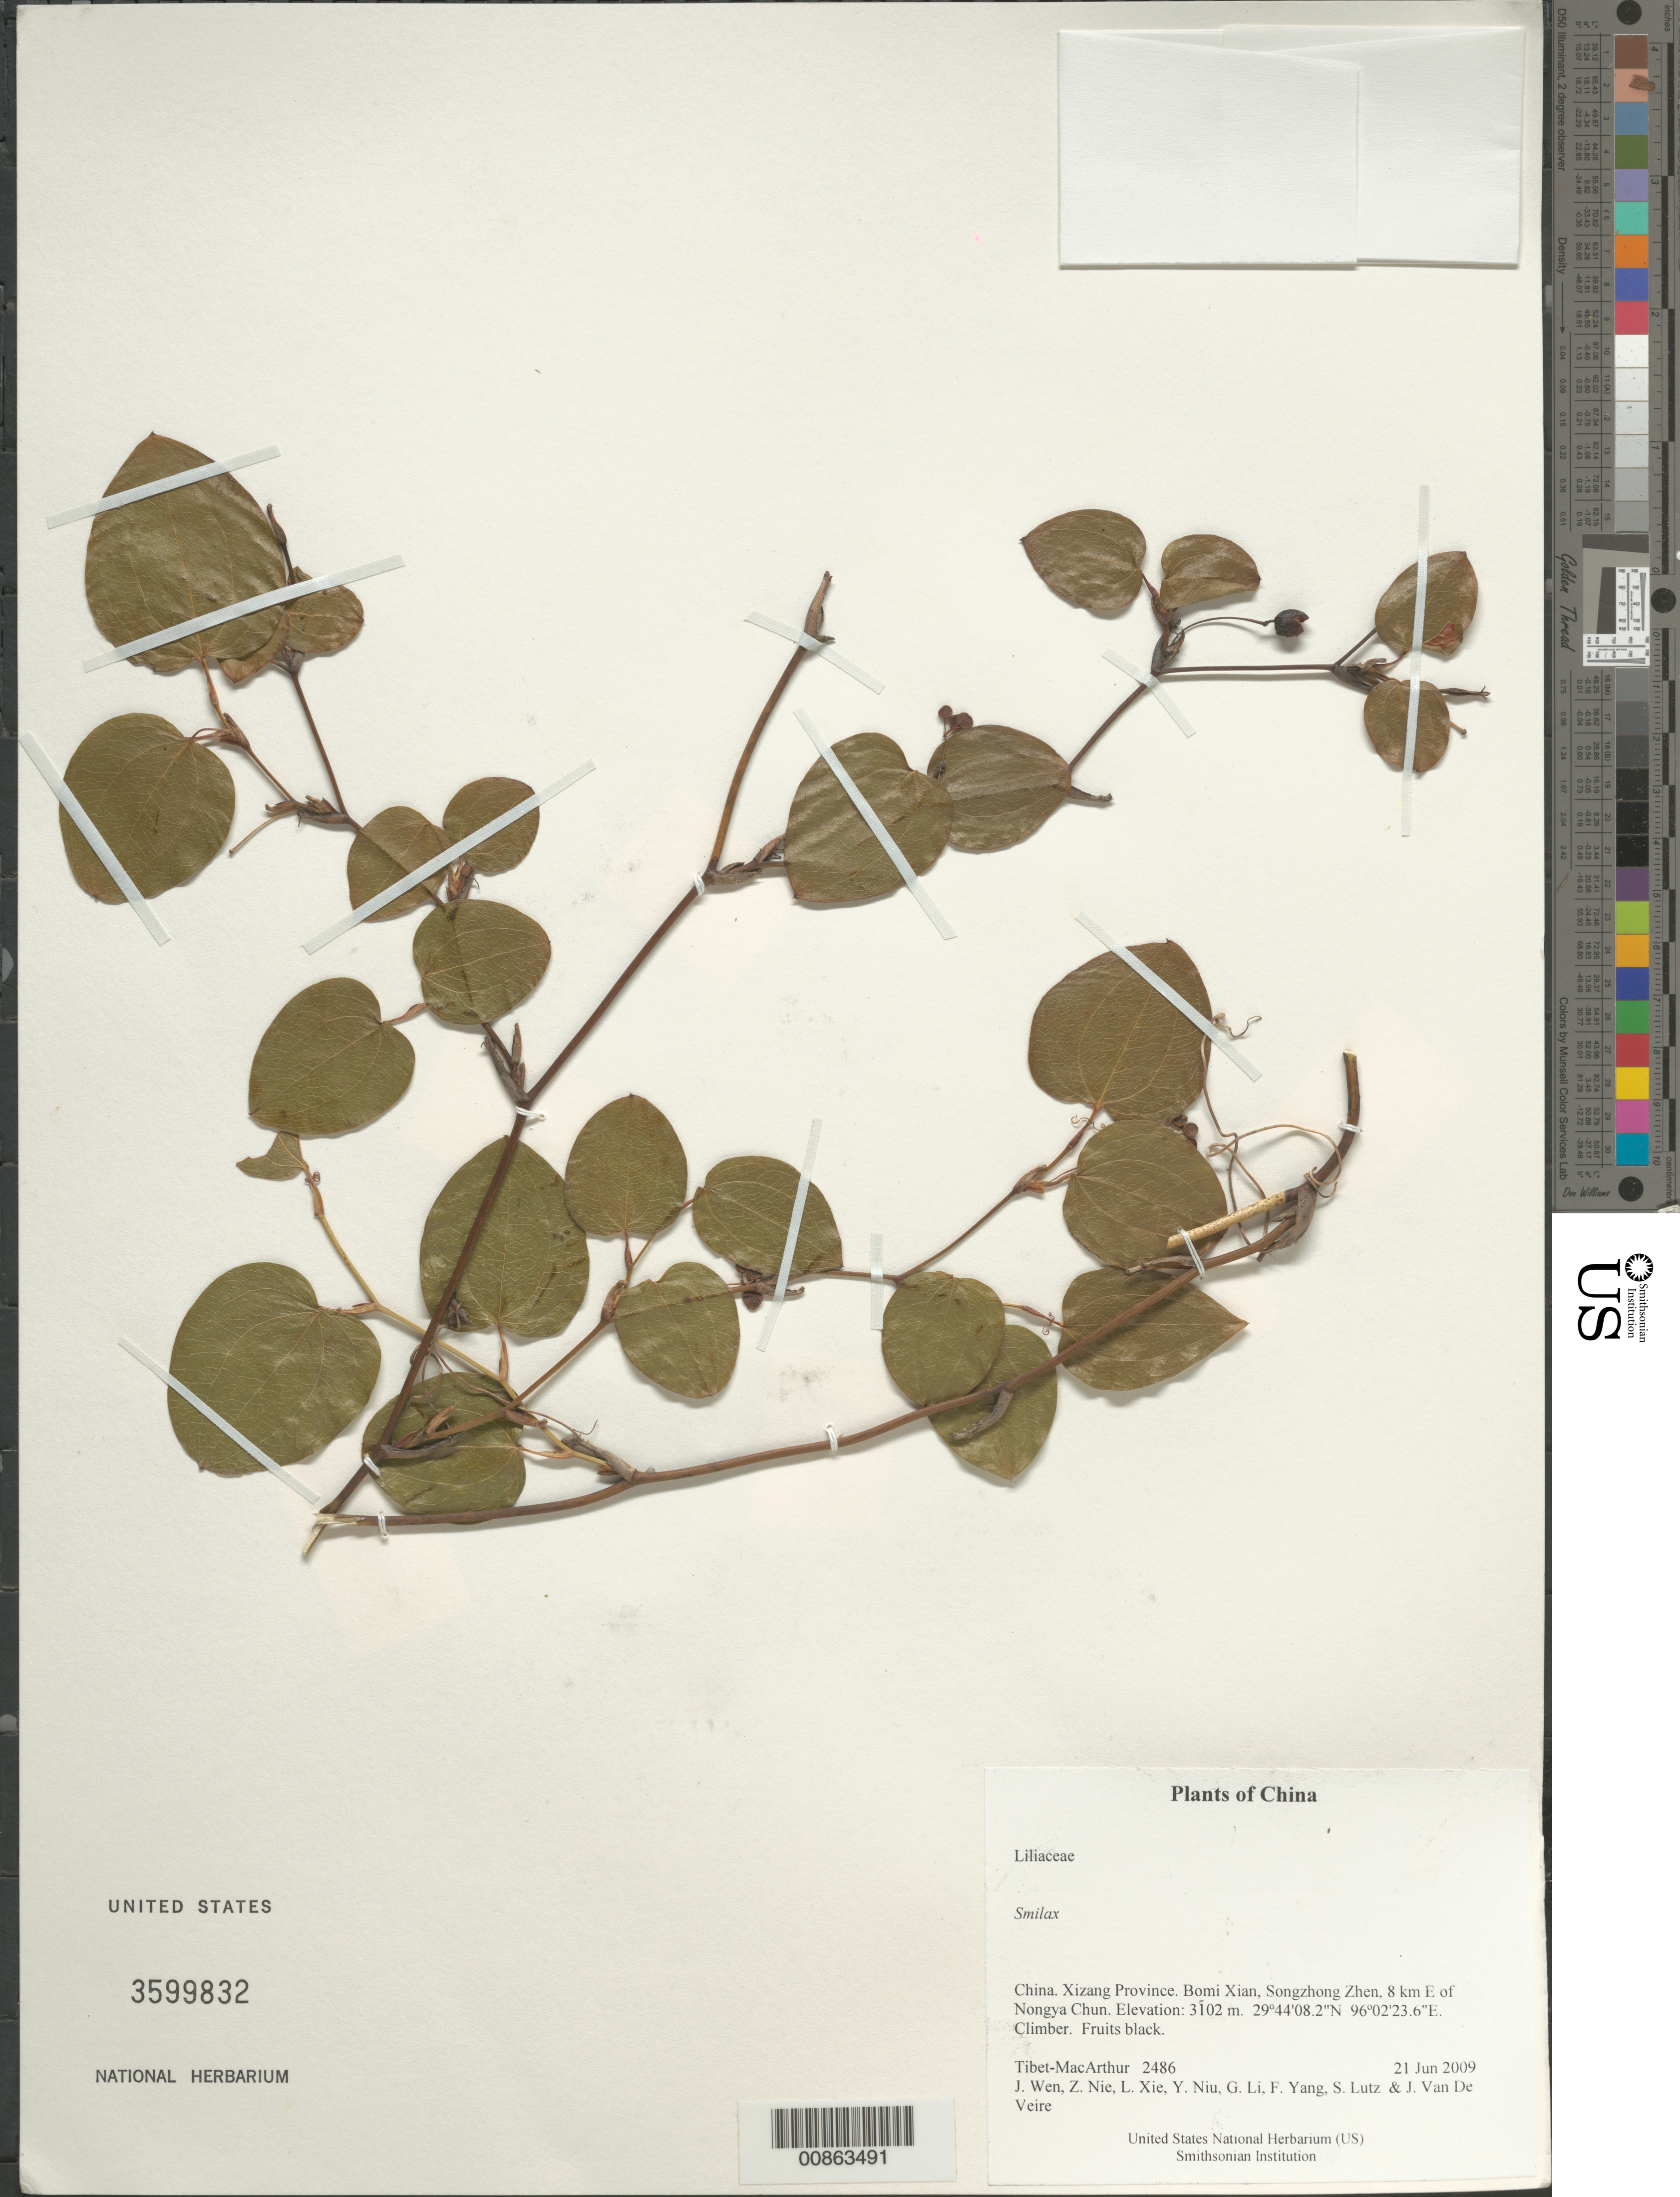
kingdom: Plantae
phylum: Tracheophyta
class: Liliopsida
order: Liliales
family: Smilacaceae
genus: Smilax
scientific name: Smilax sp.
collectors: Tibet-MacArthur, J. Wen, Z. Nie, L. Xie, Y. Niu, G. Li, F. Yang, S. Lutz & J. Van De Veire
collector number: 2486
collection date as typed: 21 Jun 2009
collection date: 2009-06-21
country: China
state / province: Xizang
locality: Bomi Xian, Songzhong Zhen, 8 km E of Nongya Chun.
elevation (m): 3102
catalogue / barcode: US 3599832